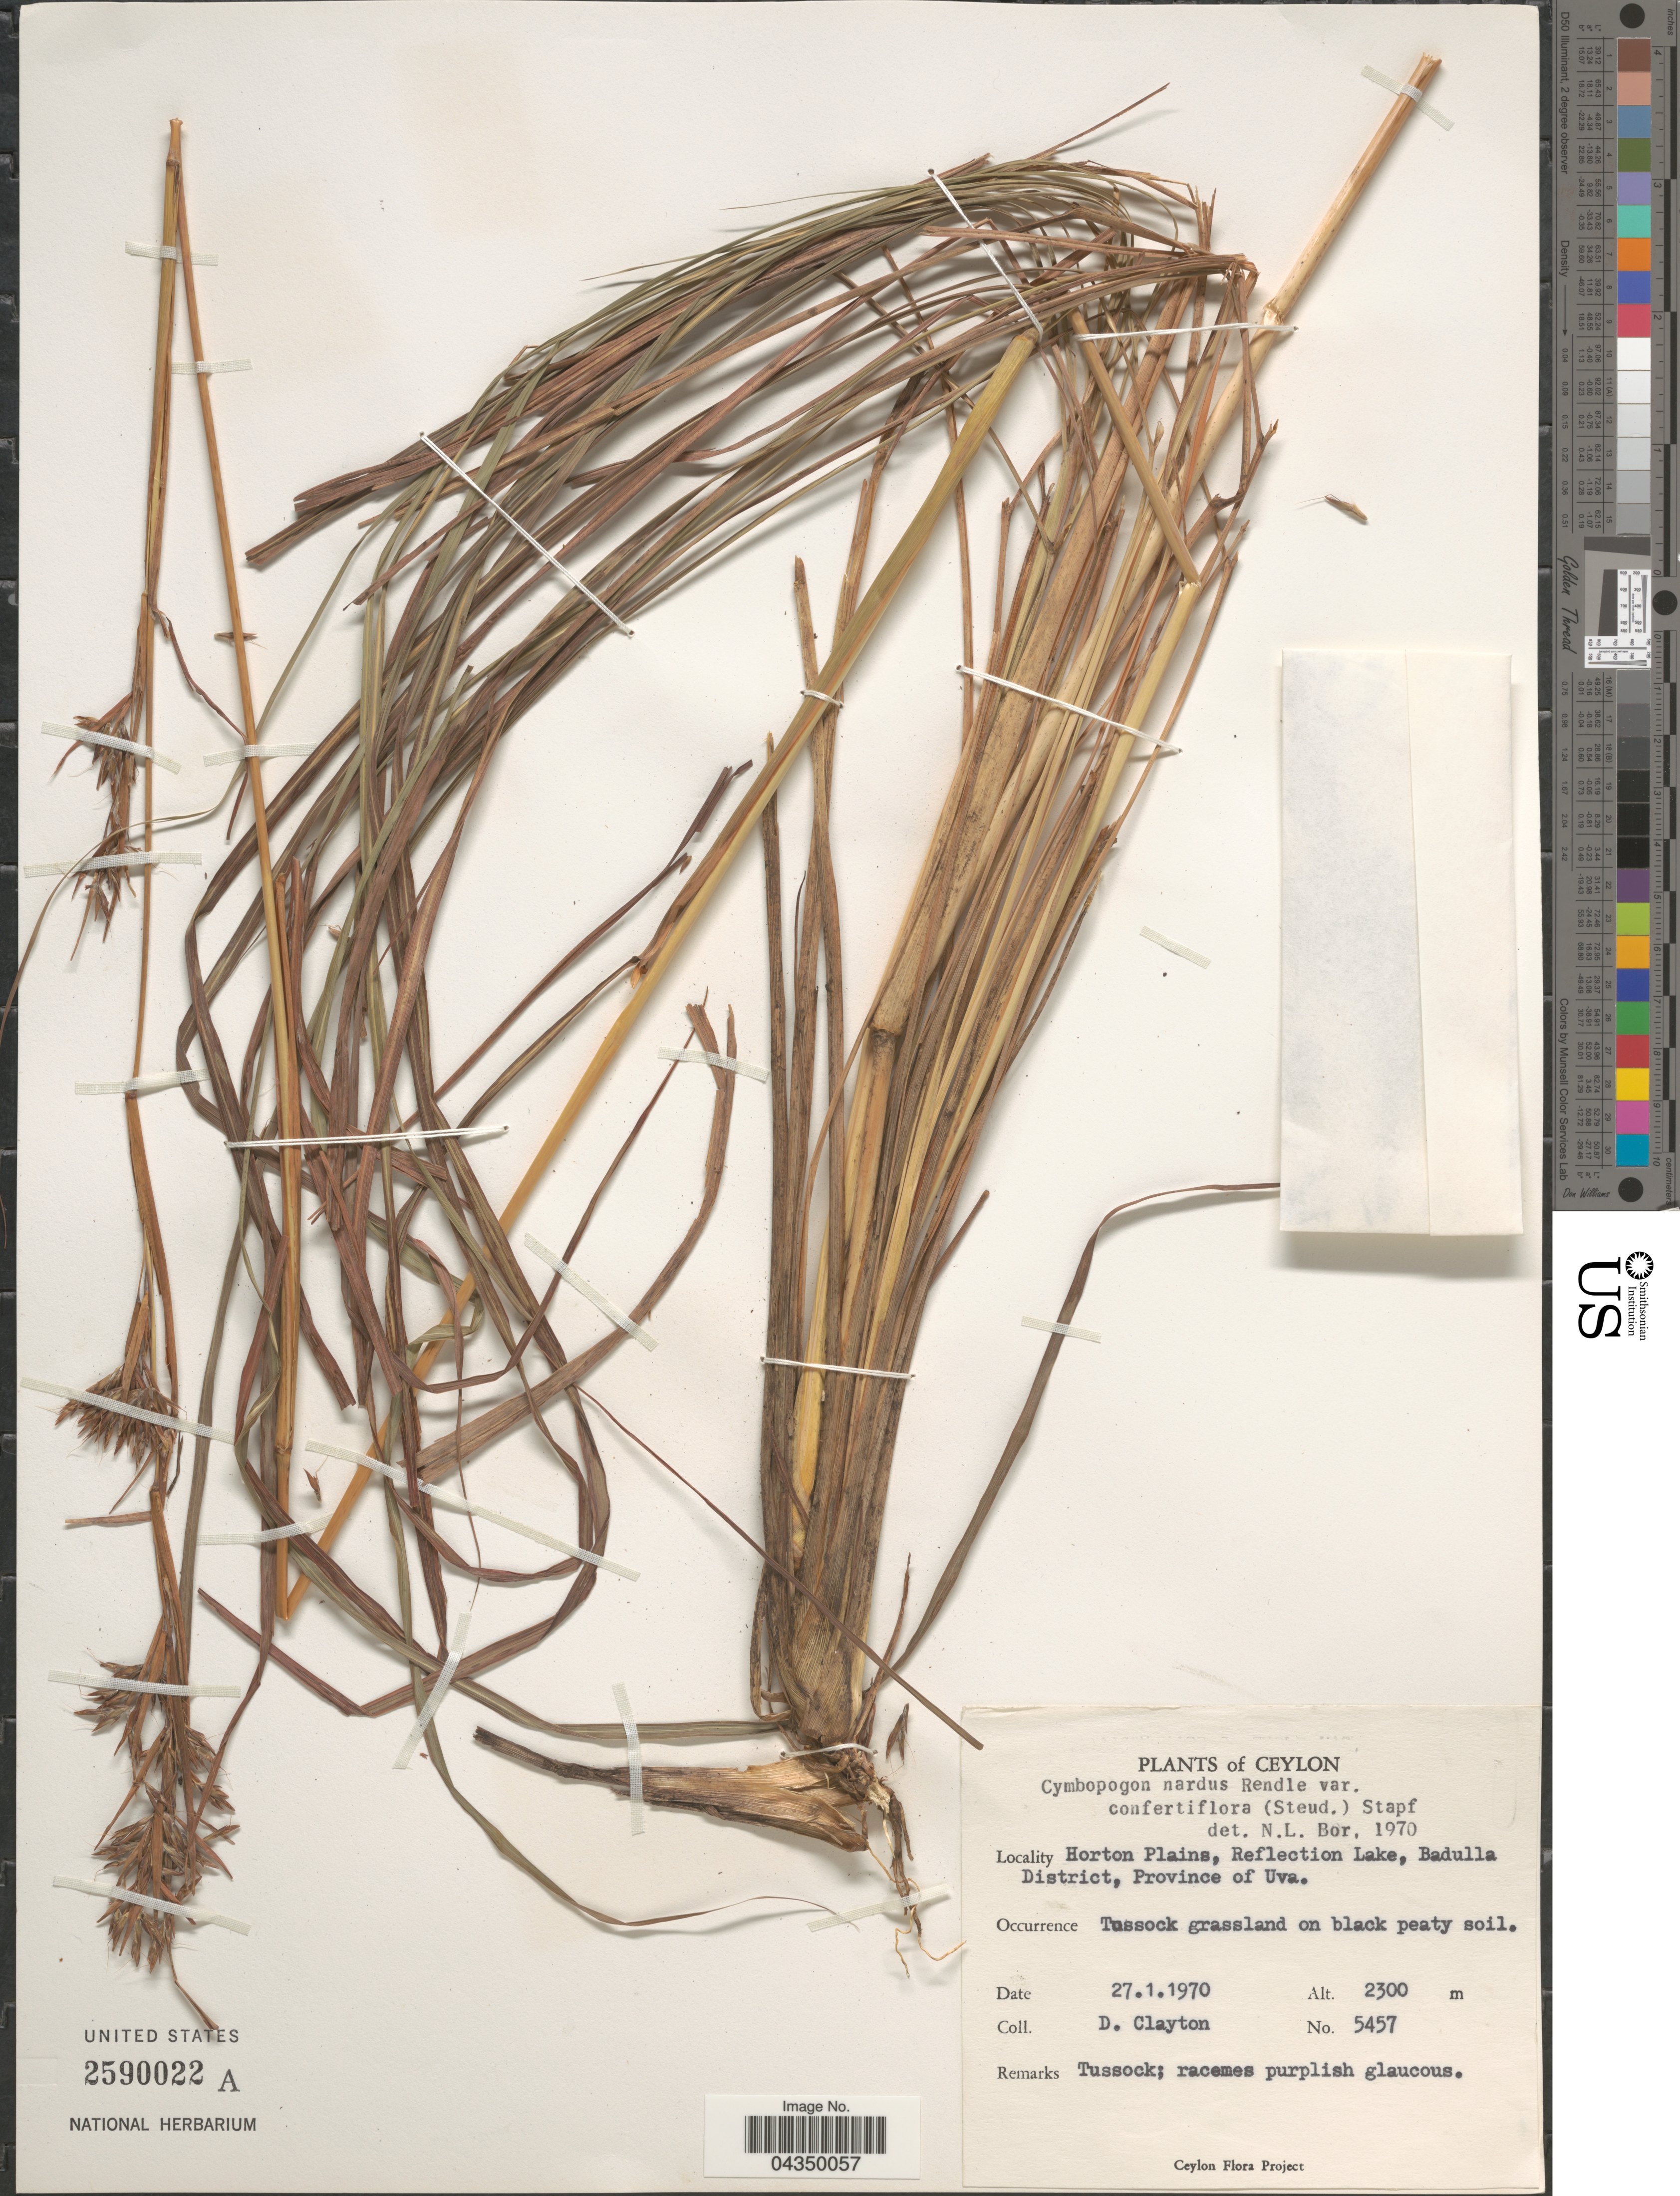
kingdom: Plantae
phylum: Tracheophyta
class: Liliopsida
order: Poales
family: Poaceae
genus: Cymbopogon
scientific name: Cymbopogon nardus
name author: (L.) Rendle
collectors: D. Clayton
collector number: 5457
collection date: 1970-01-27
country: Sri Lanka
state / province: Uva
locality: Ceylon. Horton Plains, Reflection Lake, Badulla District, Province of Uva.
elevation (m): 2300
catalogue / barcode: US 2590022A